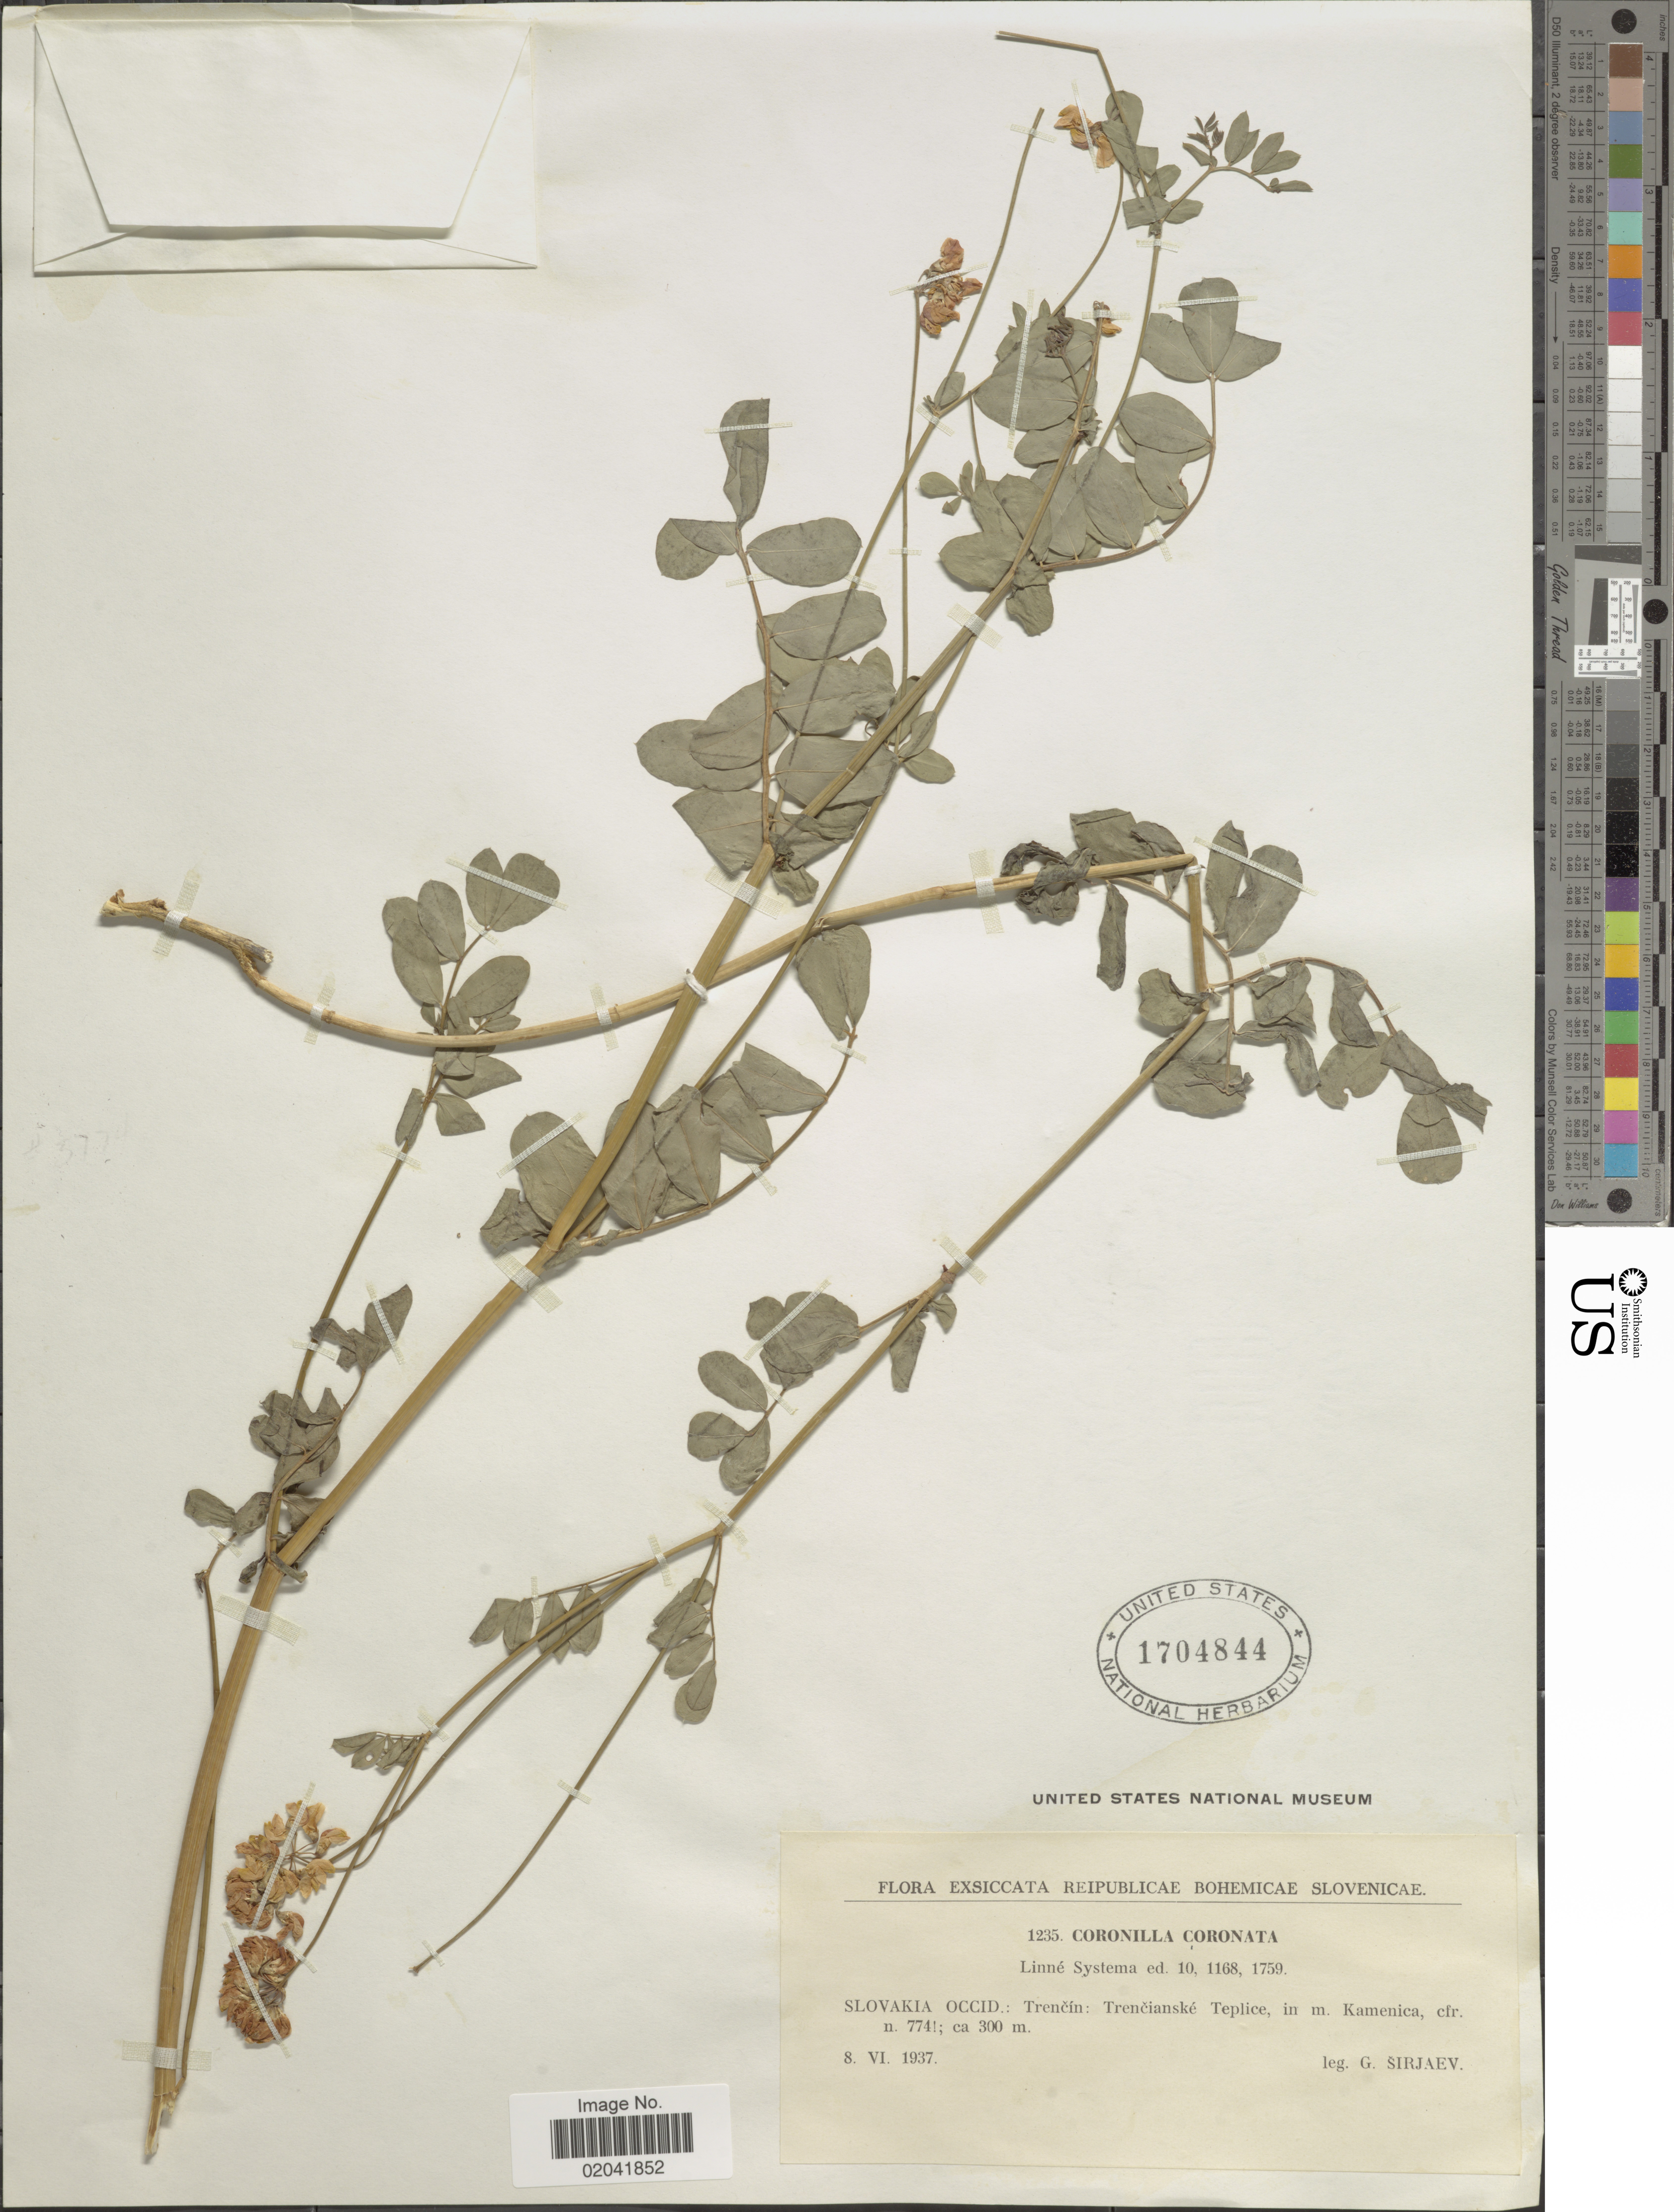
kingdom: Plantae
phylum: Tracheophyta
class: Magnoliopsida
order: Fabales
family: Fabaceae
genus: Coronilla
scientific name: Coronilla coronata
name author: L.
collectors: G. Širjaev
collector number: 1235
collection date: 1937-06-08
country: Slovakia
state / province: Trenciansky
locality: Slovakia Occid: Trencín: Trencianské Teplice, in m. Kamenica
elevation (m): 300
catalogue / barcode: US 1704844